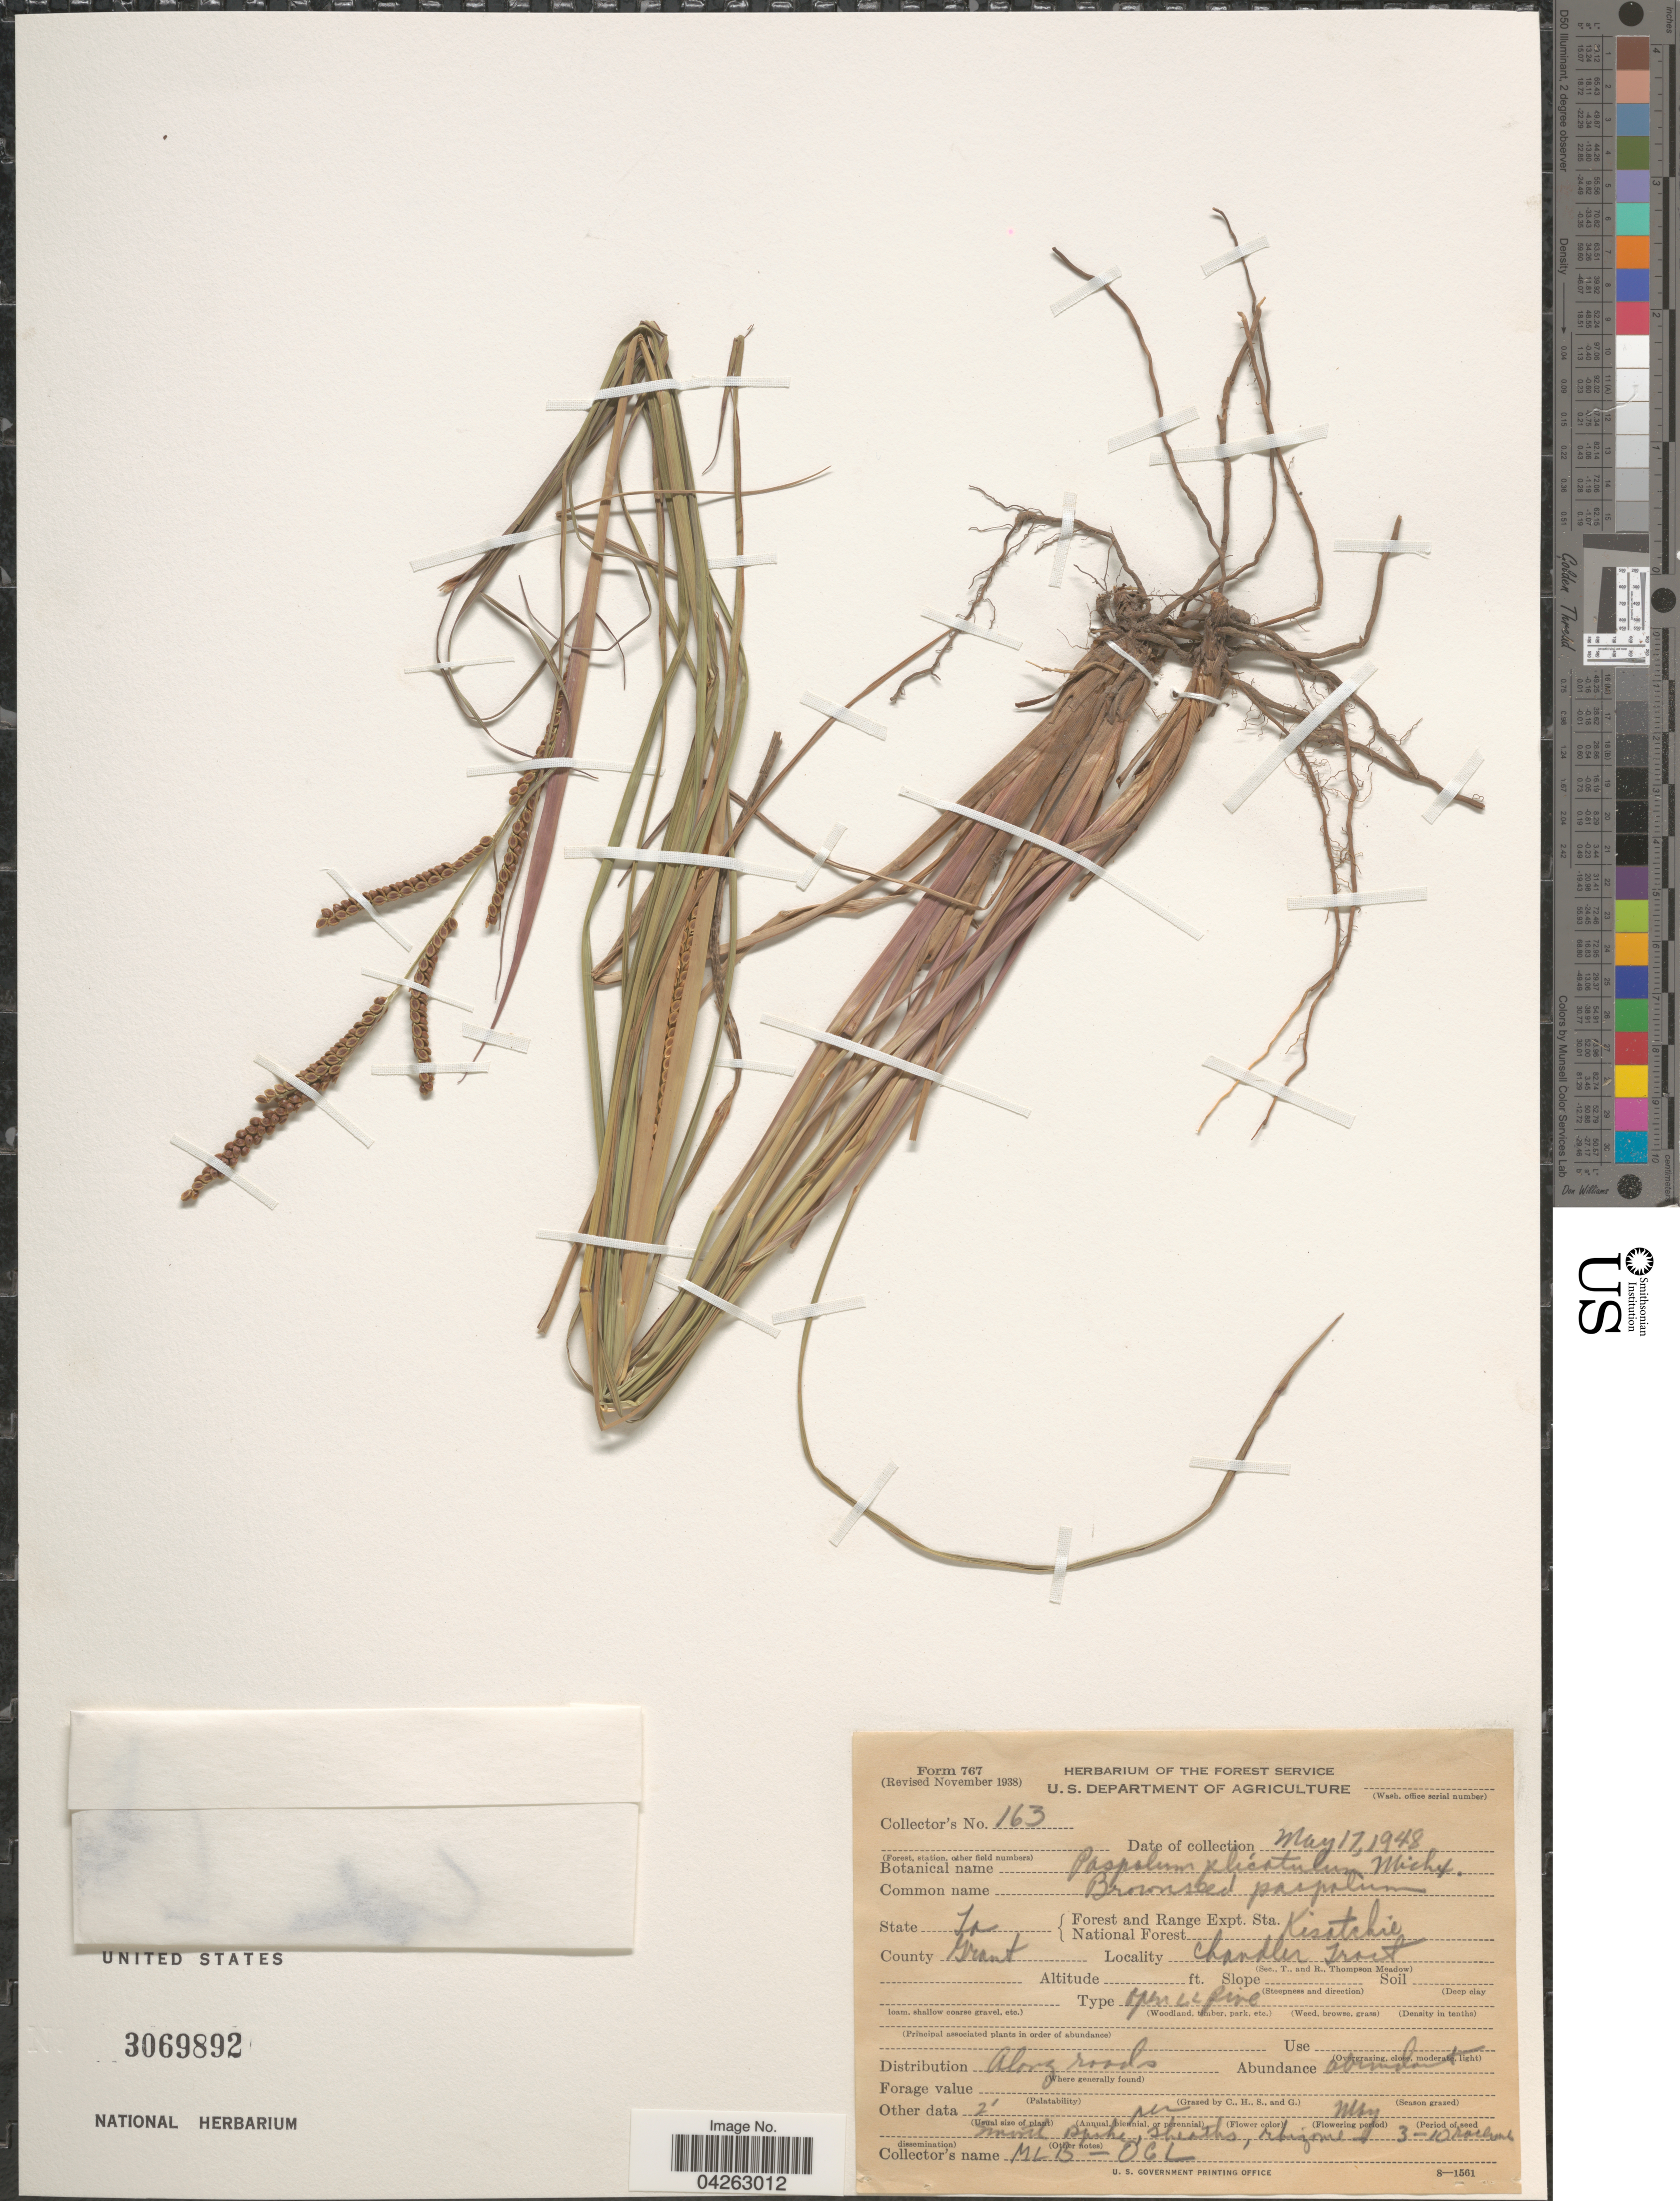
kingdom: Plantae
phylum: Tracheophyta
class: Liliopsida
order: Poales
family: Poaceae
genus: Paspalum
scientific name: Paspalum plicatulum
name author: Michx.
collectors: M. L. B. & O. C. L.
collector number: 163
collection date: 1948-05-17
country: United States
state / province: Louisiana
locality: Forest and Range Expt. Sta. Kisatchie. National Forest Chandler Trail.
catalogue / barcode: US 3069892